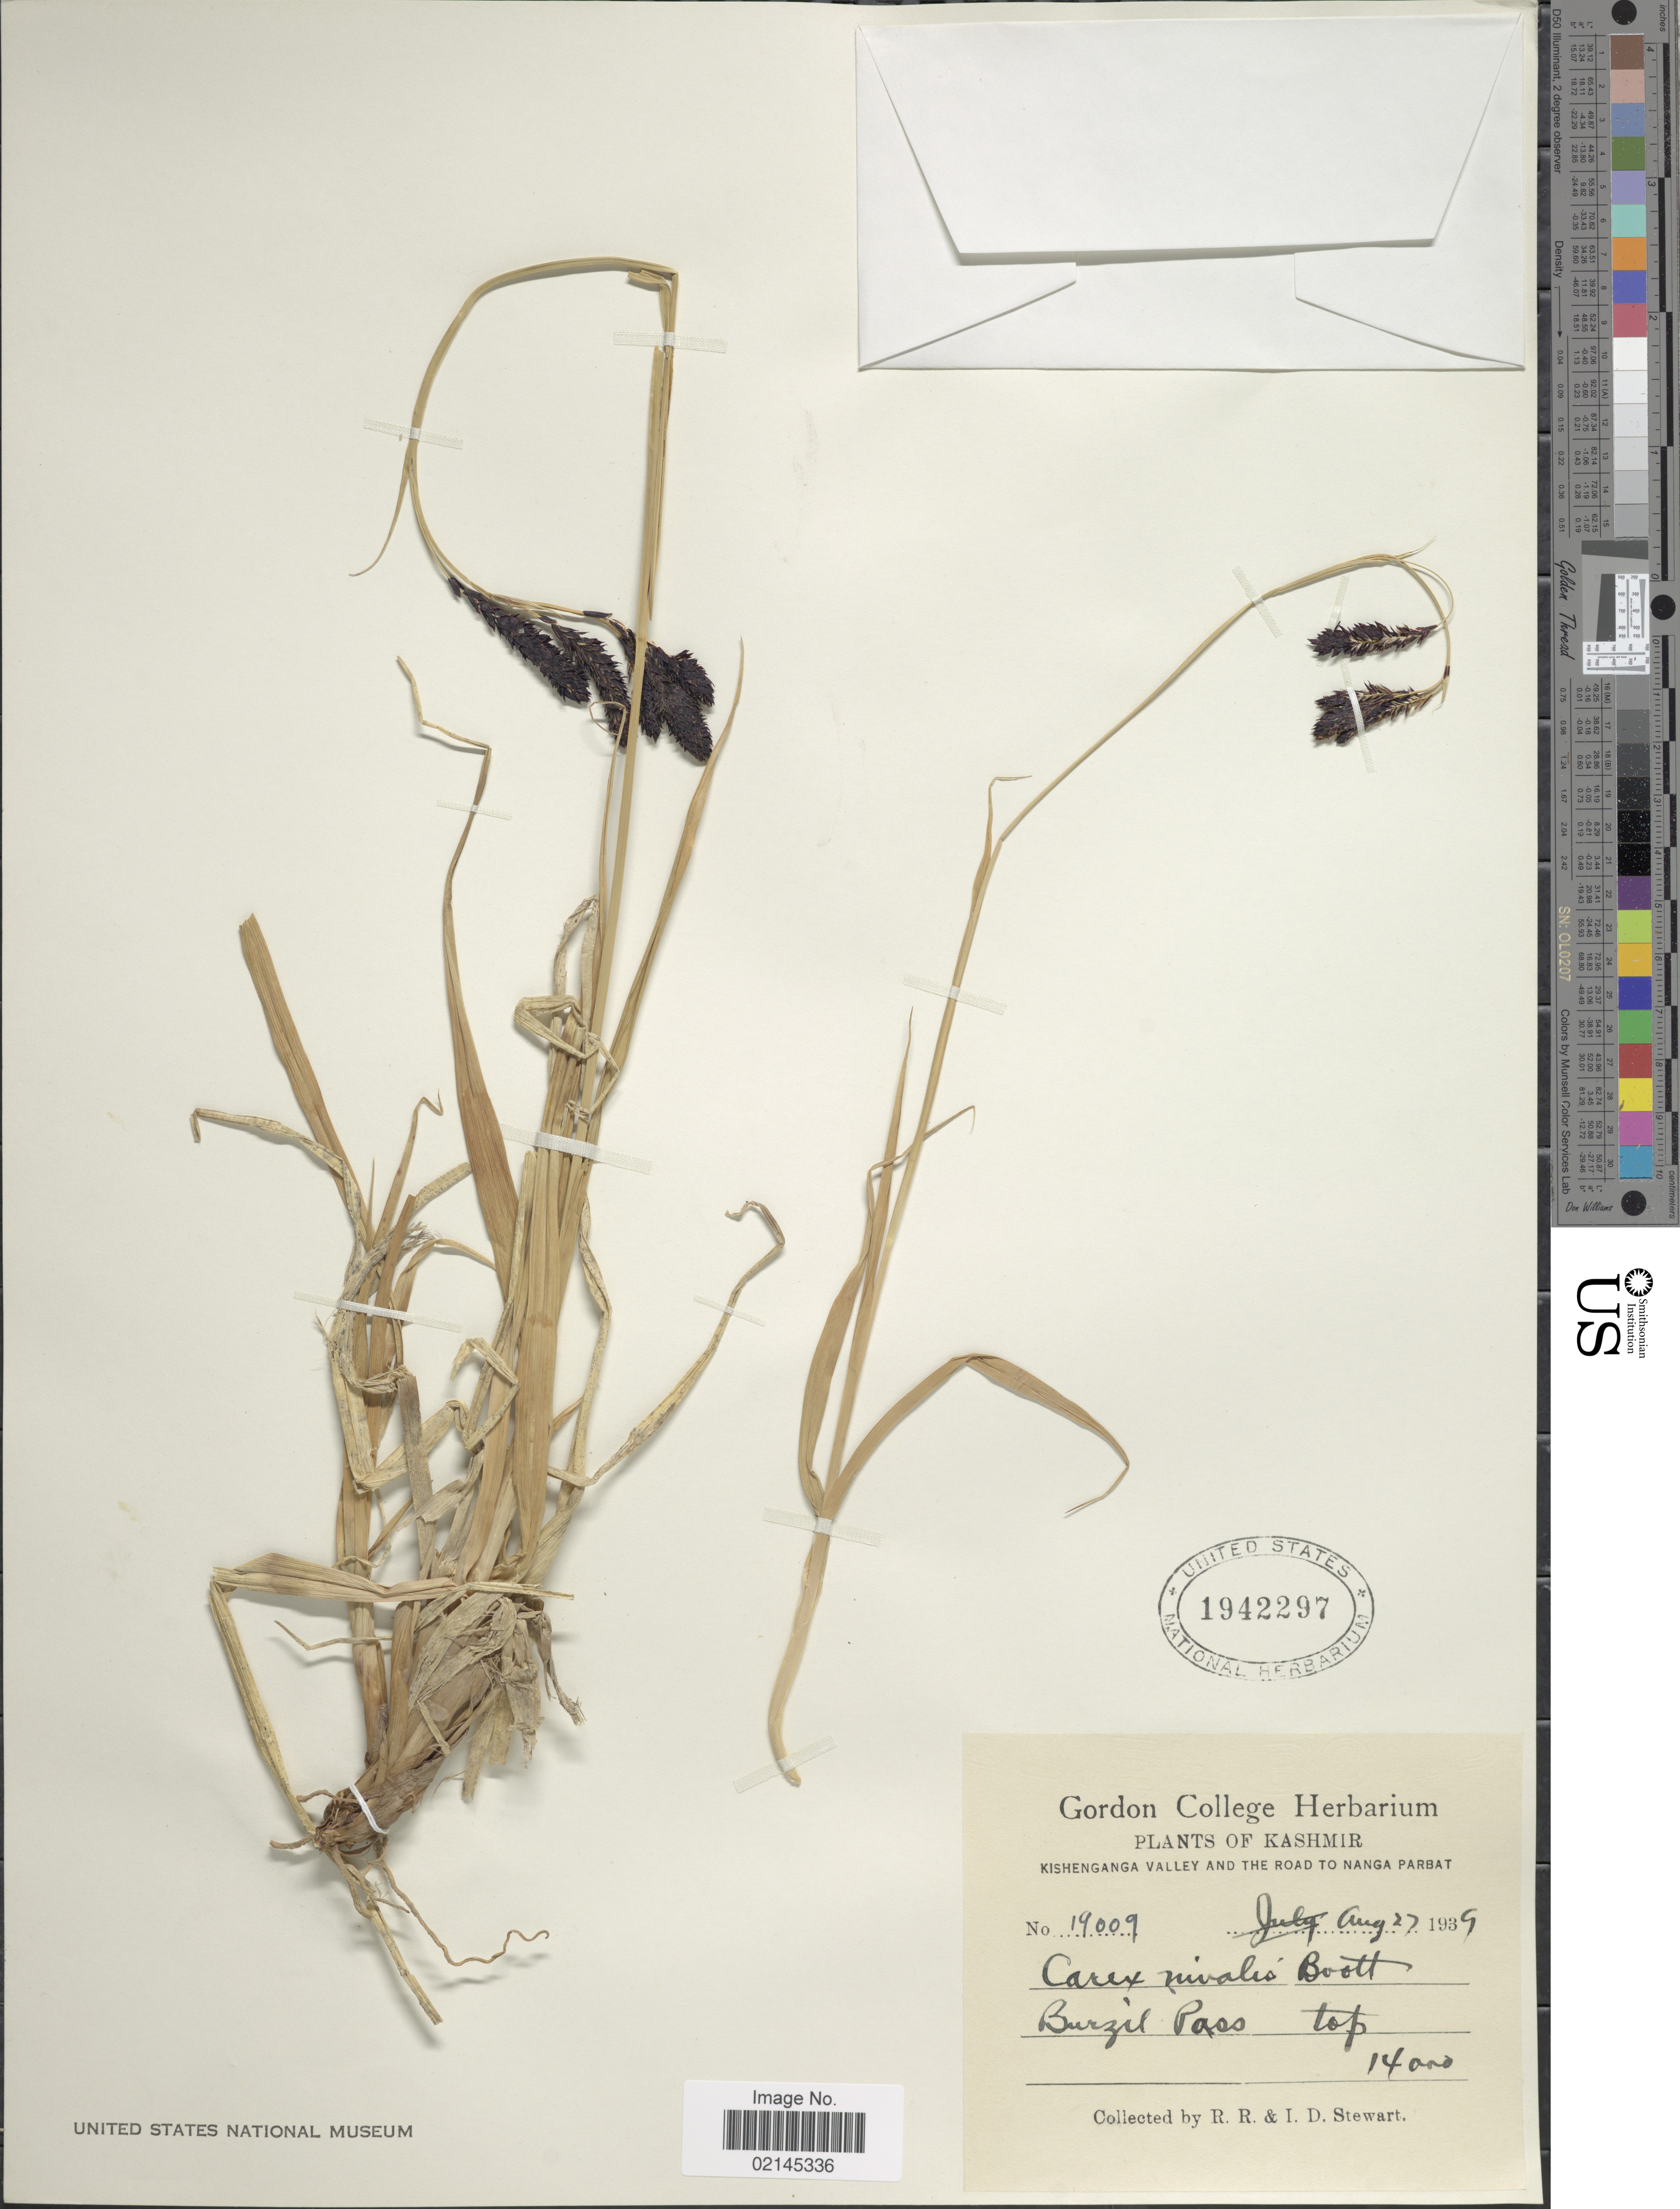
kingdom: Plantae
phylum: Tracheophyta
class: Liliopsida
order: Poales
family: Cyperaceae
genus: Carex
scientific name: Carex nivalis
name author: Boott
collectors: R. R. Stewart & I. Stewart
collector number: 19009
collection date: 1939-08-27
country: India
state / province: Jammu and Kashmir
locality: Kashmir. Kishenganga Valley and the road to Nanga Parbat. Burzil Pass top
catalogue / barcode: US 1942297